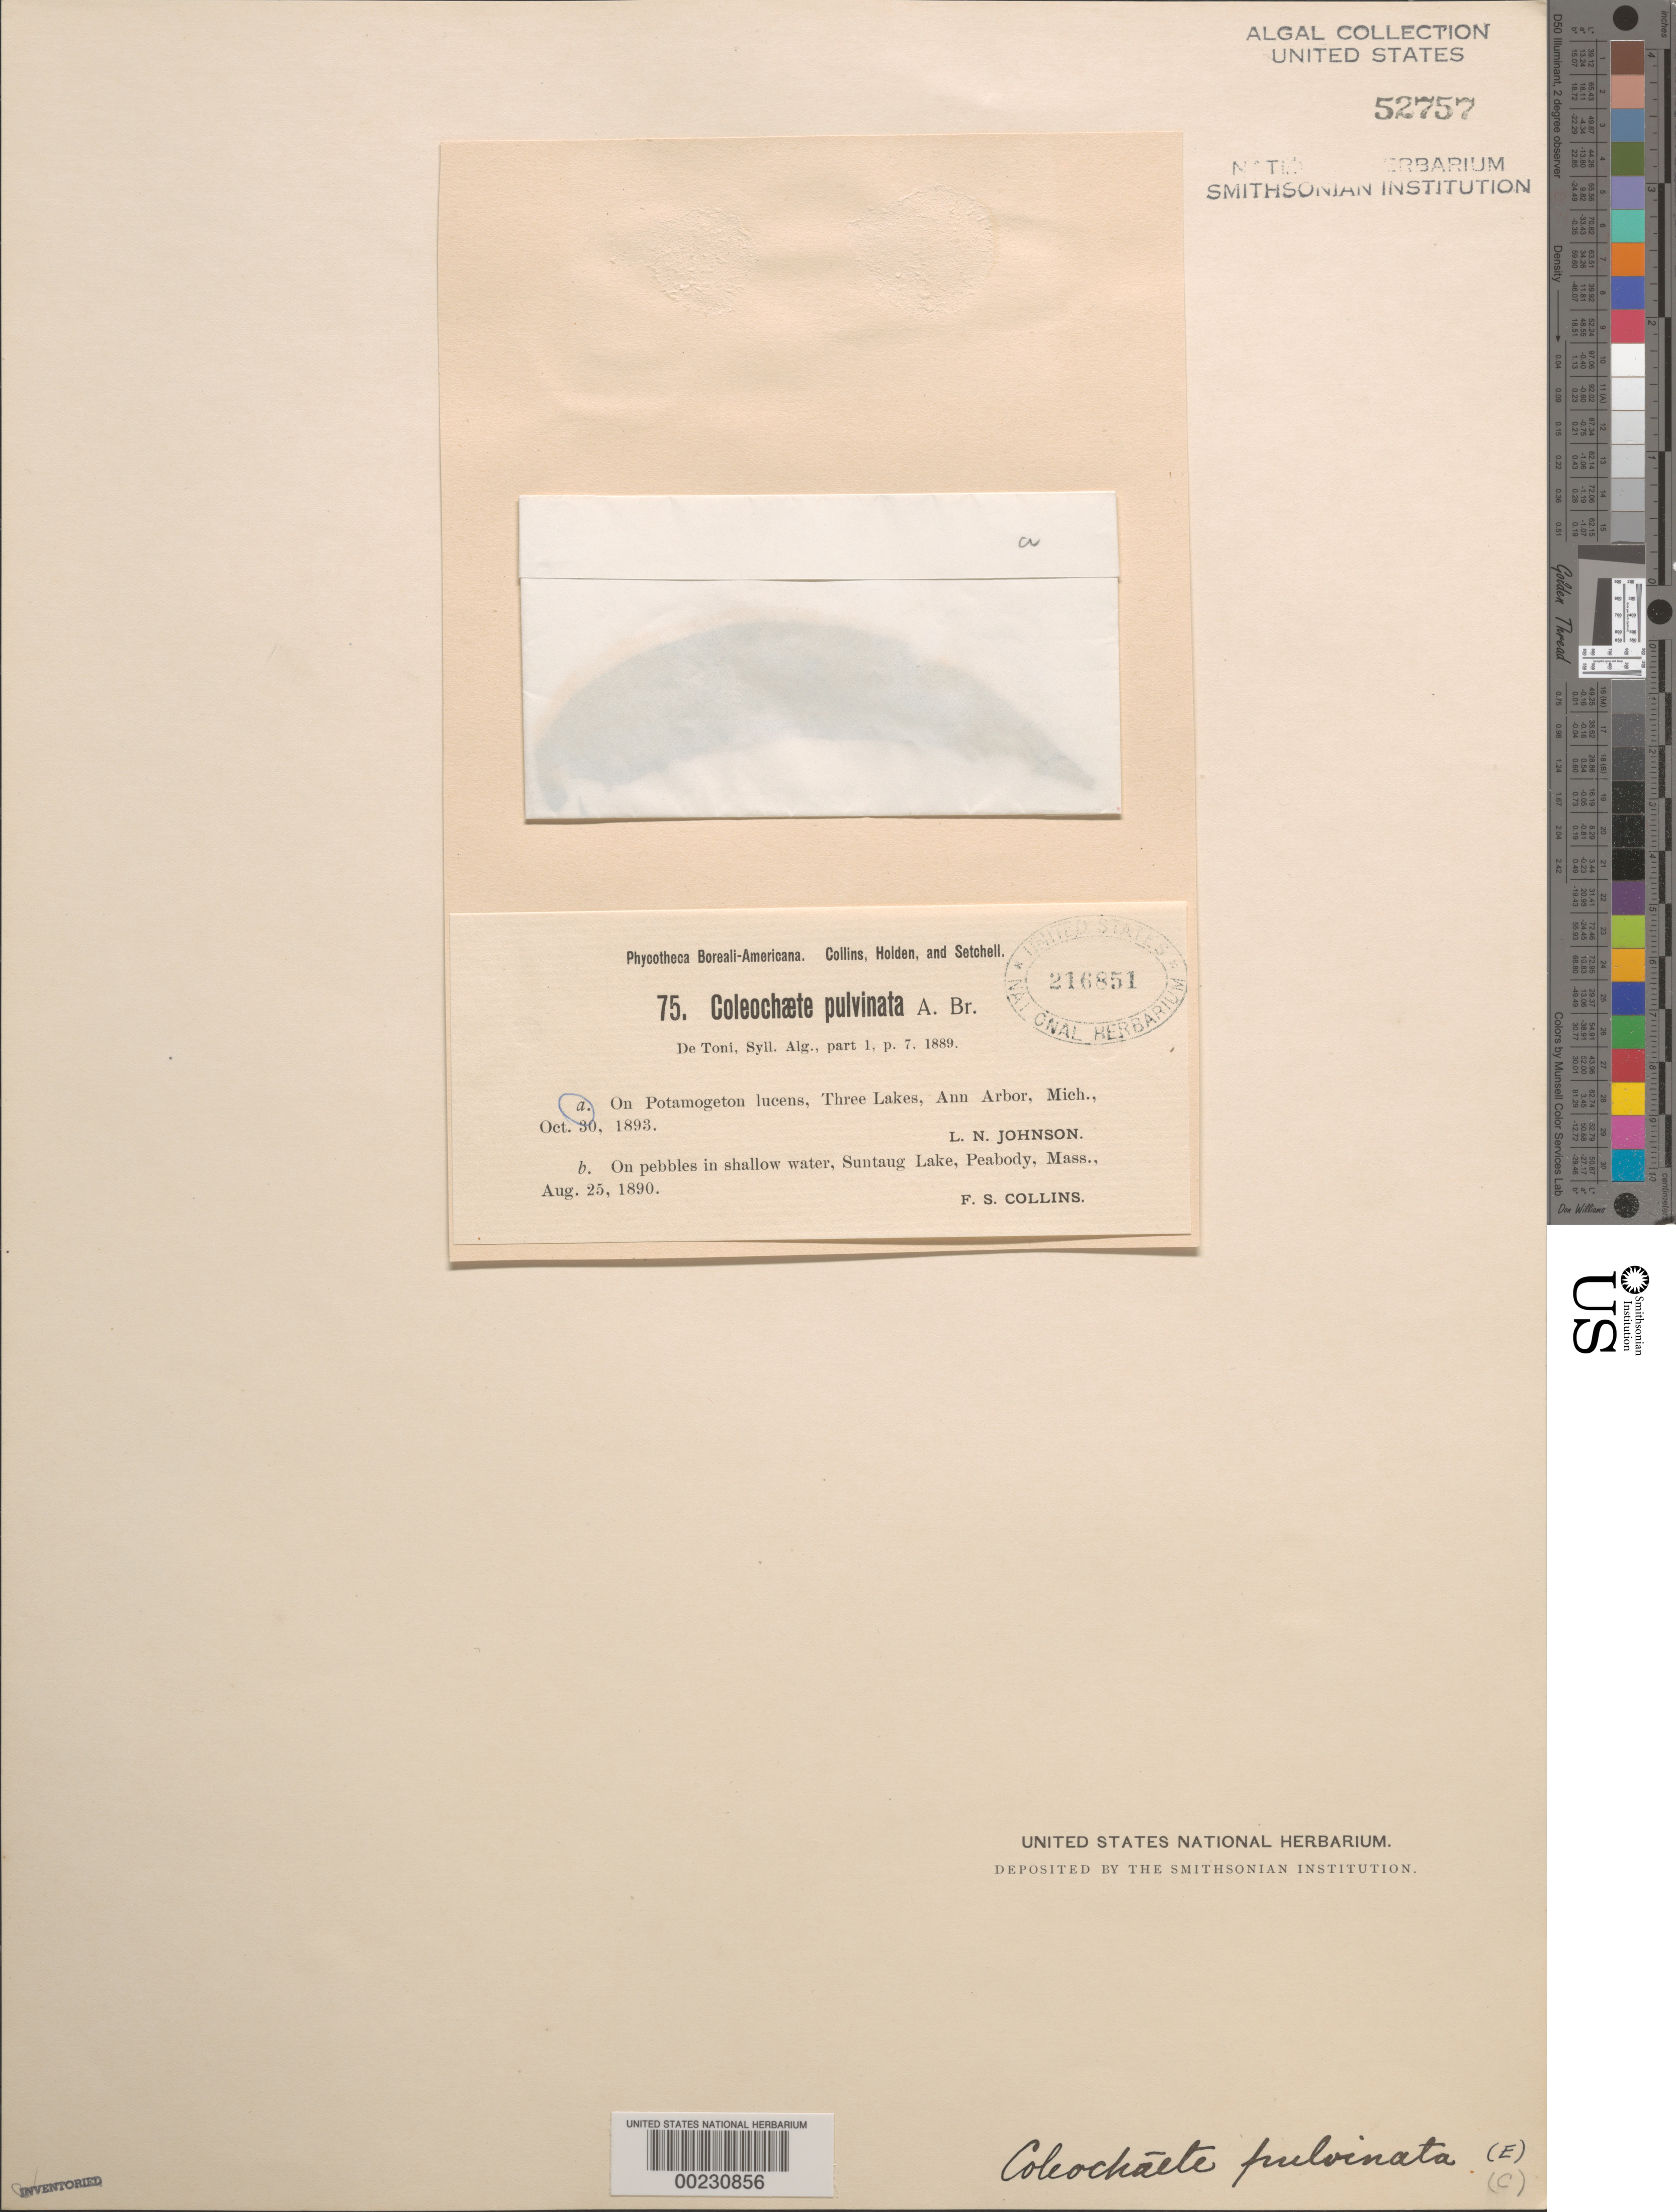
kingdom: Plantae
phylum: Charophyta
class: Charophyceae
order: Coleochaetales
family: Coleochaetaceae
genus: Coleochaete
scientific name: Coleochaete pulvinata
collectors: L. N. Johnson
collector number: PB-A 75a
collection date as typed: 30 Oct 1893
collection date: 1893-10-30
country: United States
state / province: Michigan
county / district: Washtenaw County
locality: Threelakes, Ann Arbor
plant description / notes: Collins, Holden & Setchell, Phycotheca Boreali-Americana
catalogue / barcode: US 52757